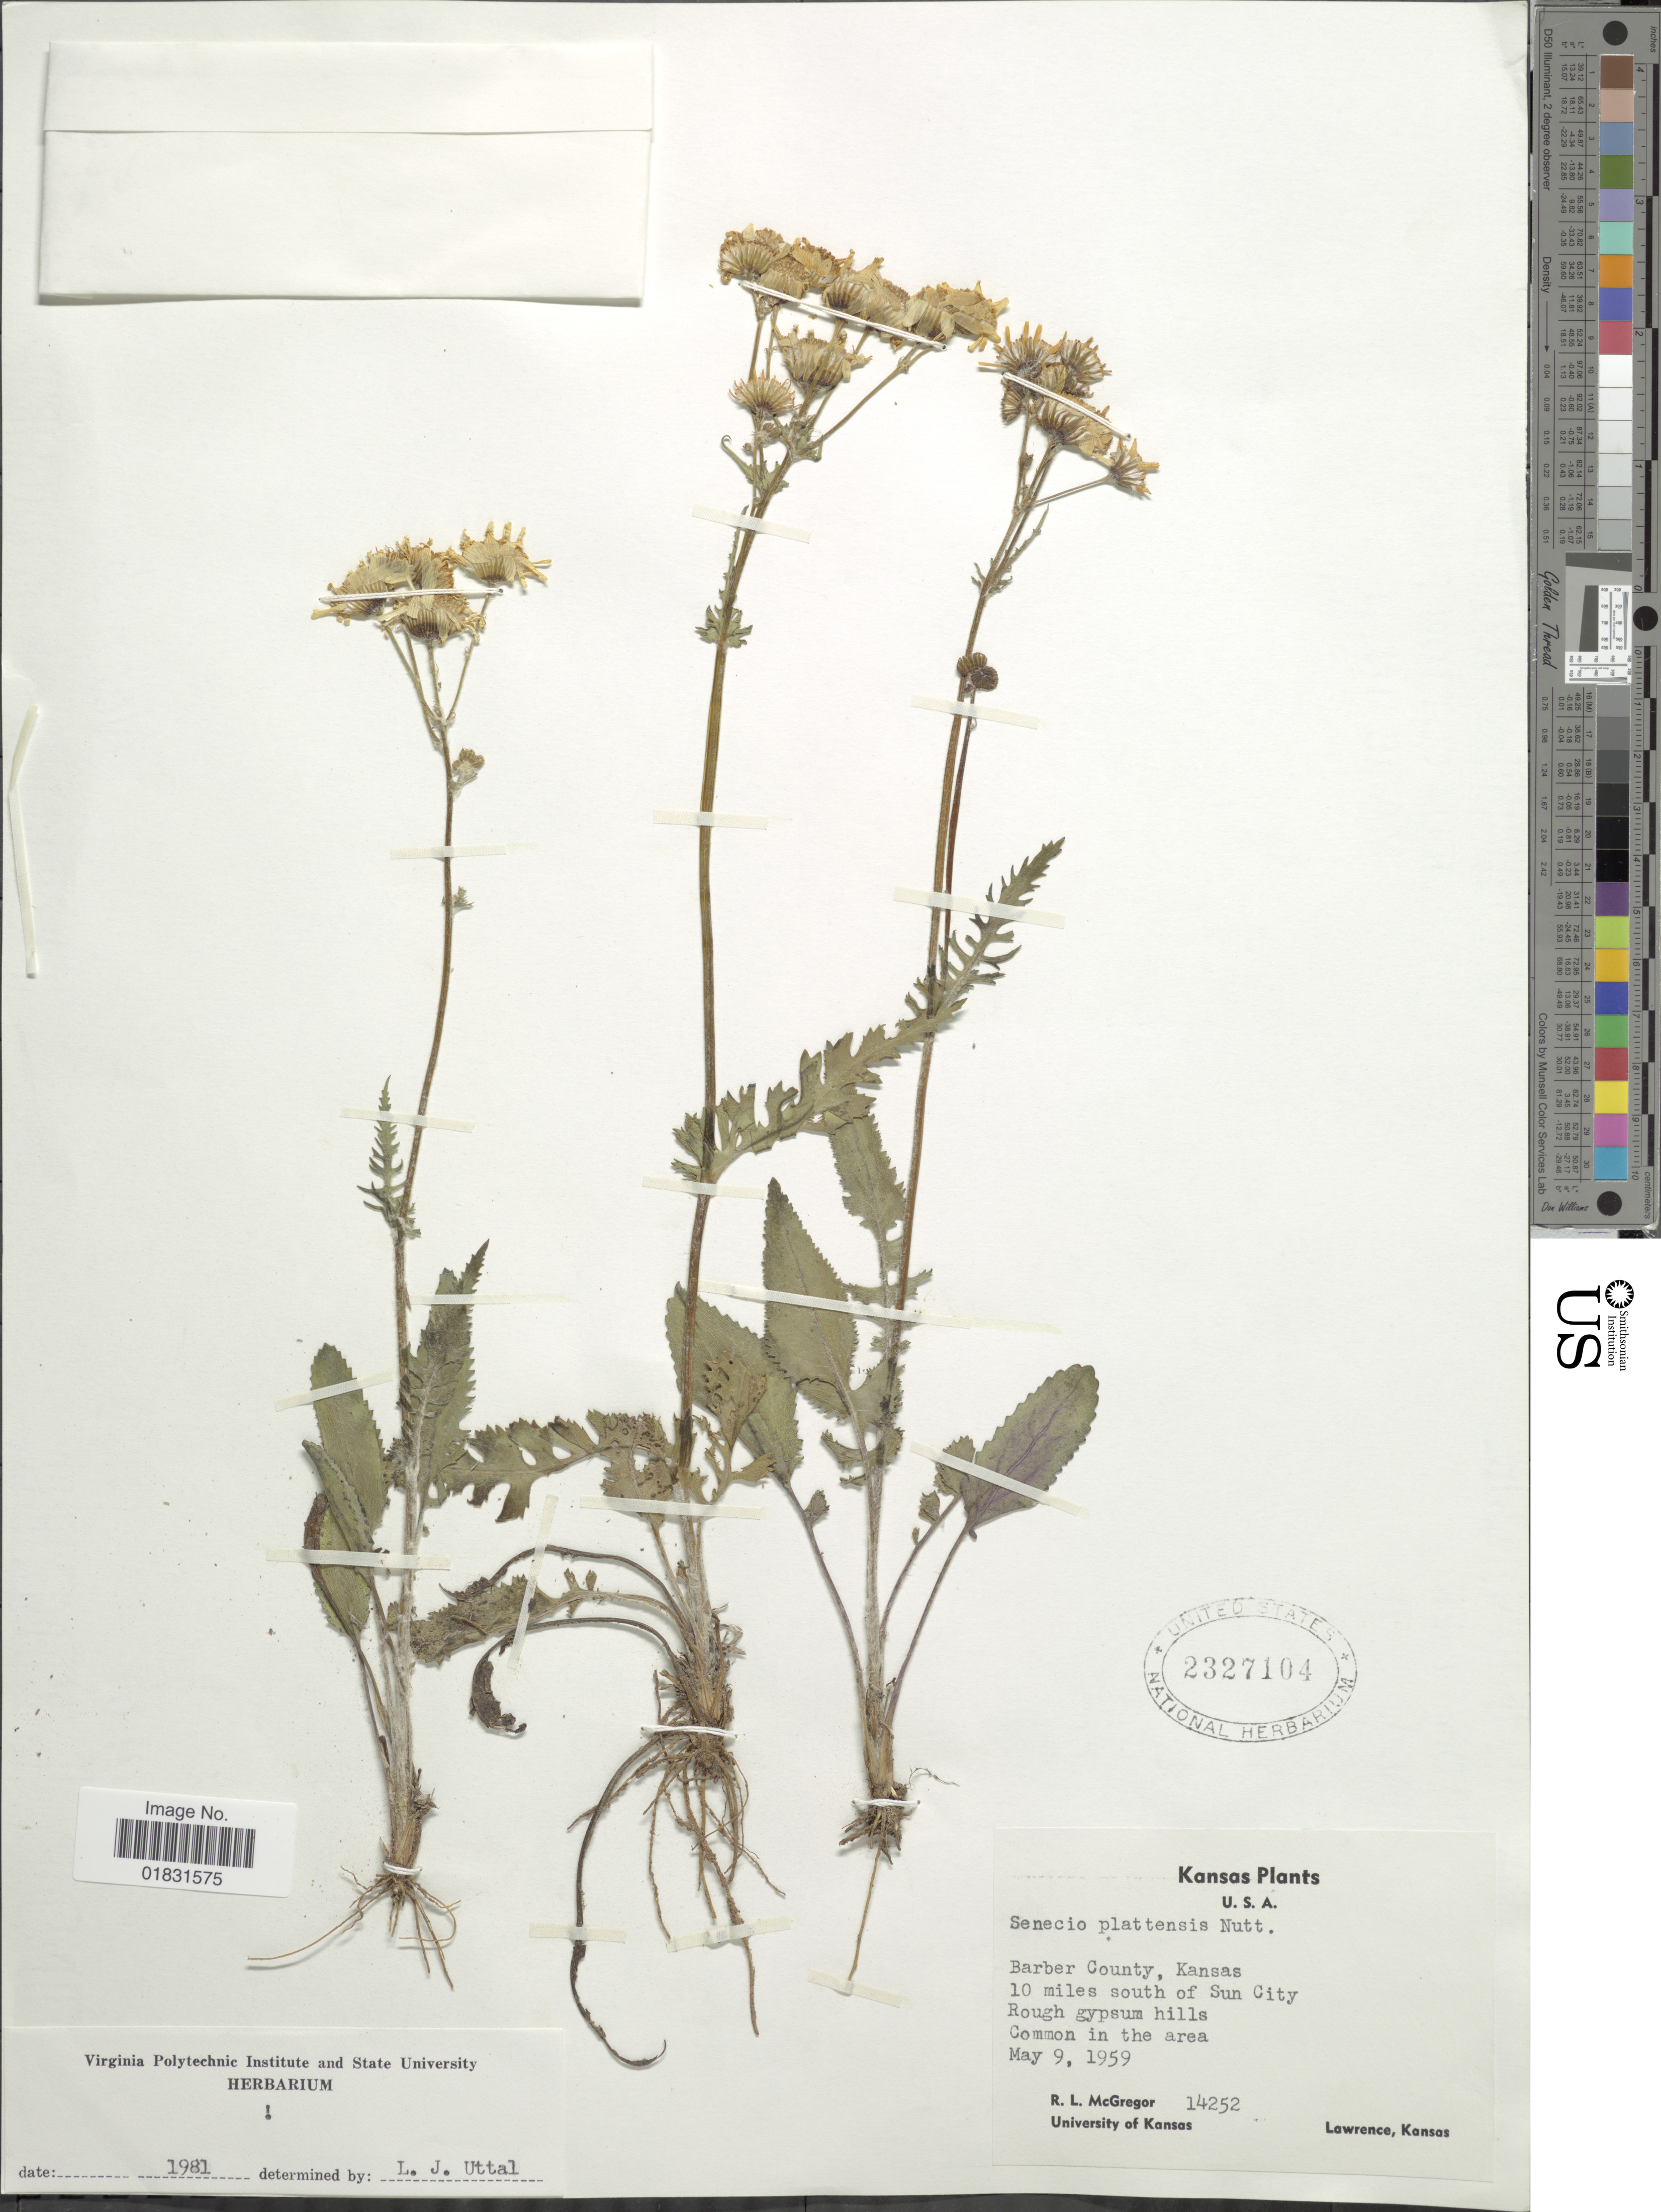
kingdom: Plantae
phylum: Tracheophyta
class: Magnoliopsida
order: Asterales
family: Asteraceae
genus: Packera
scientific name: Packera plattensis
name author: W.A. Weber & Á. Löve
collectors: R. McGregor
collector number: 14252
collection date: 1959-05-09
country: United States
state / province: Kansas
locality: Barber County, Kansas 10 miles south of Sun City Rough gypsum hills, Common in the area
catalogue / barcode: US 2327104